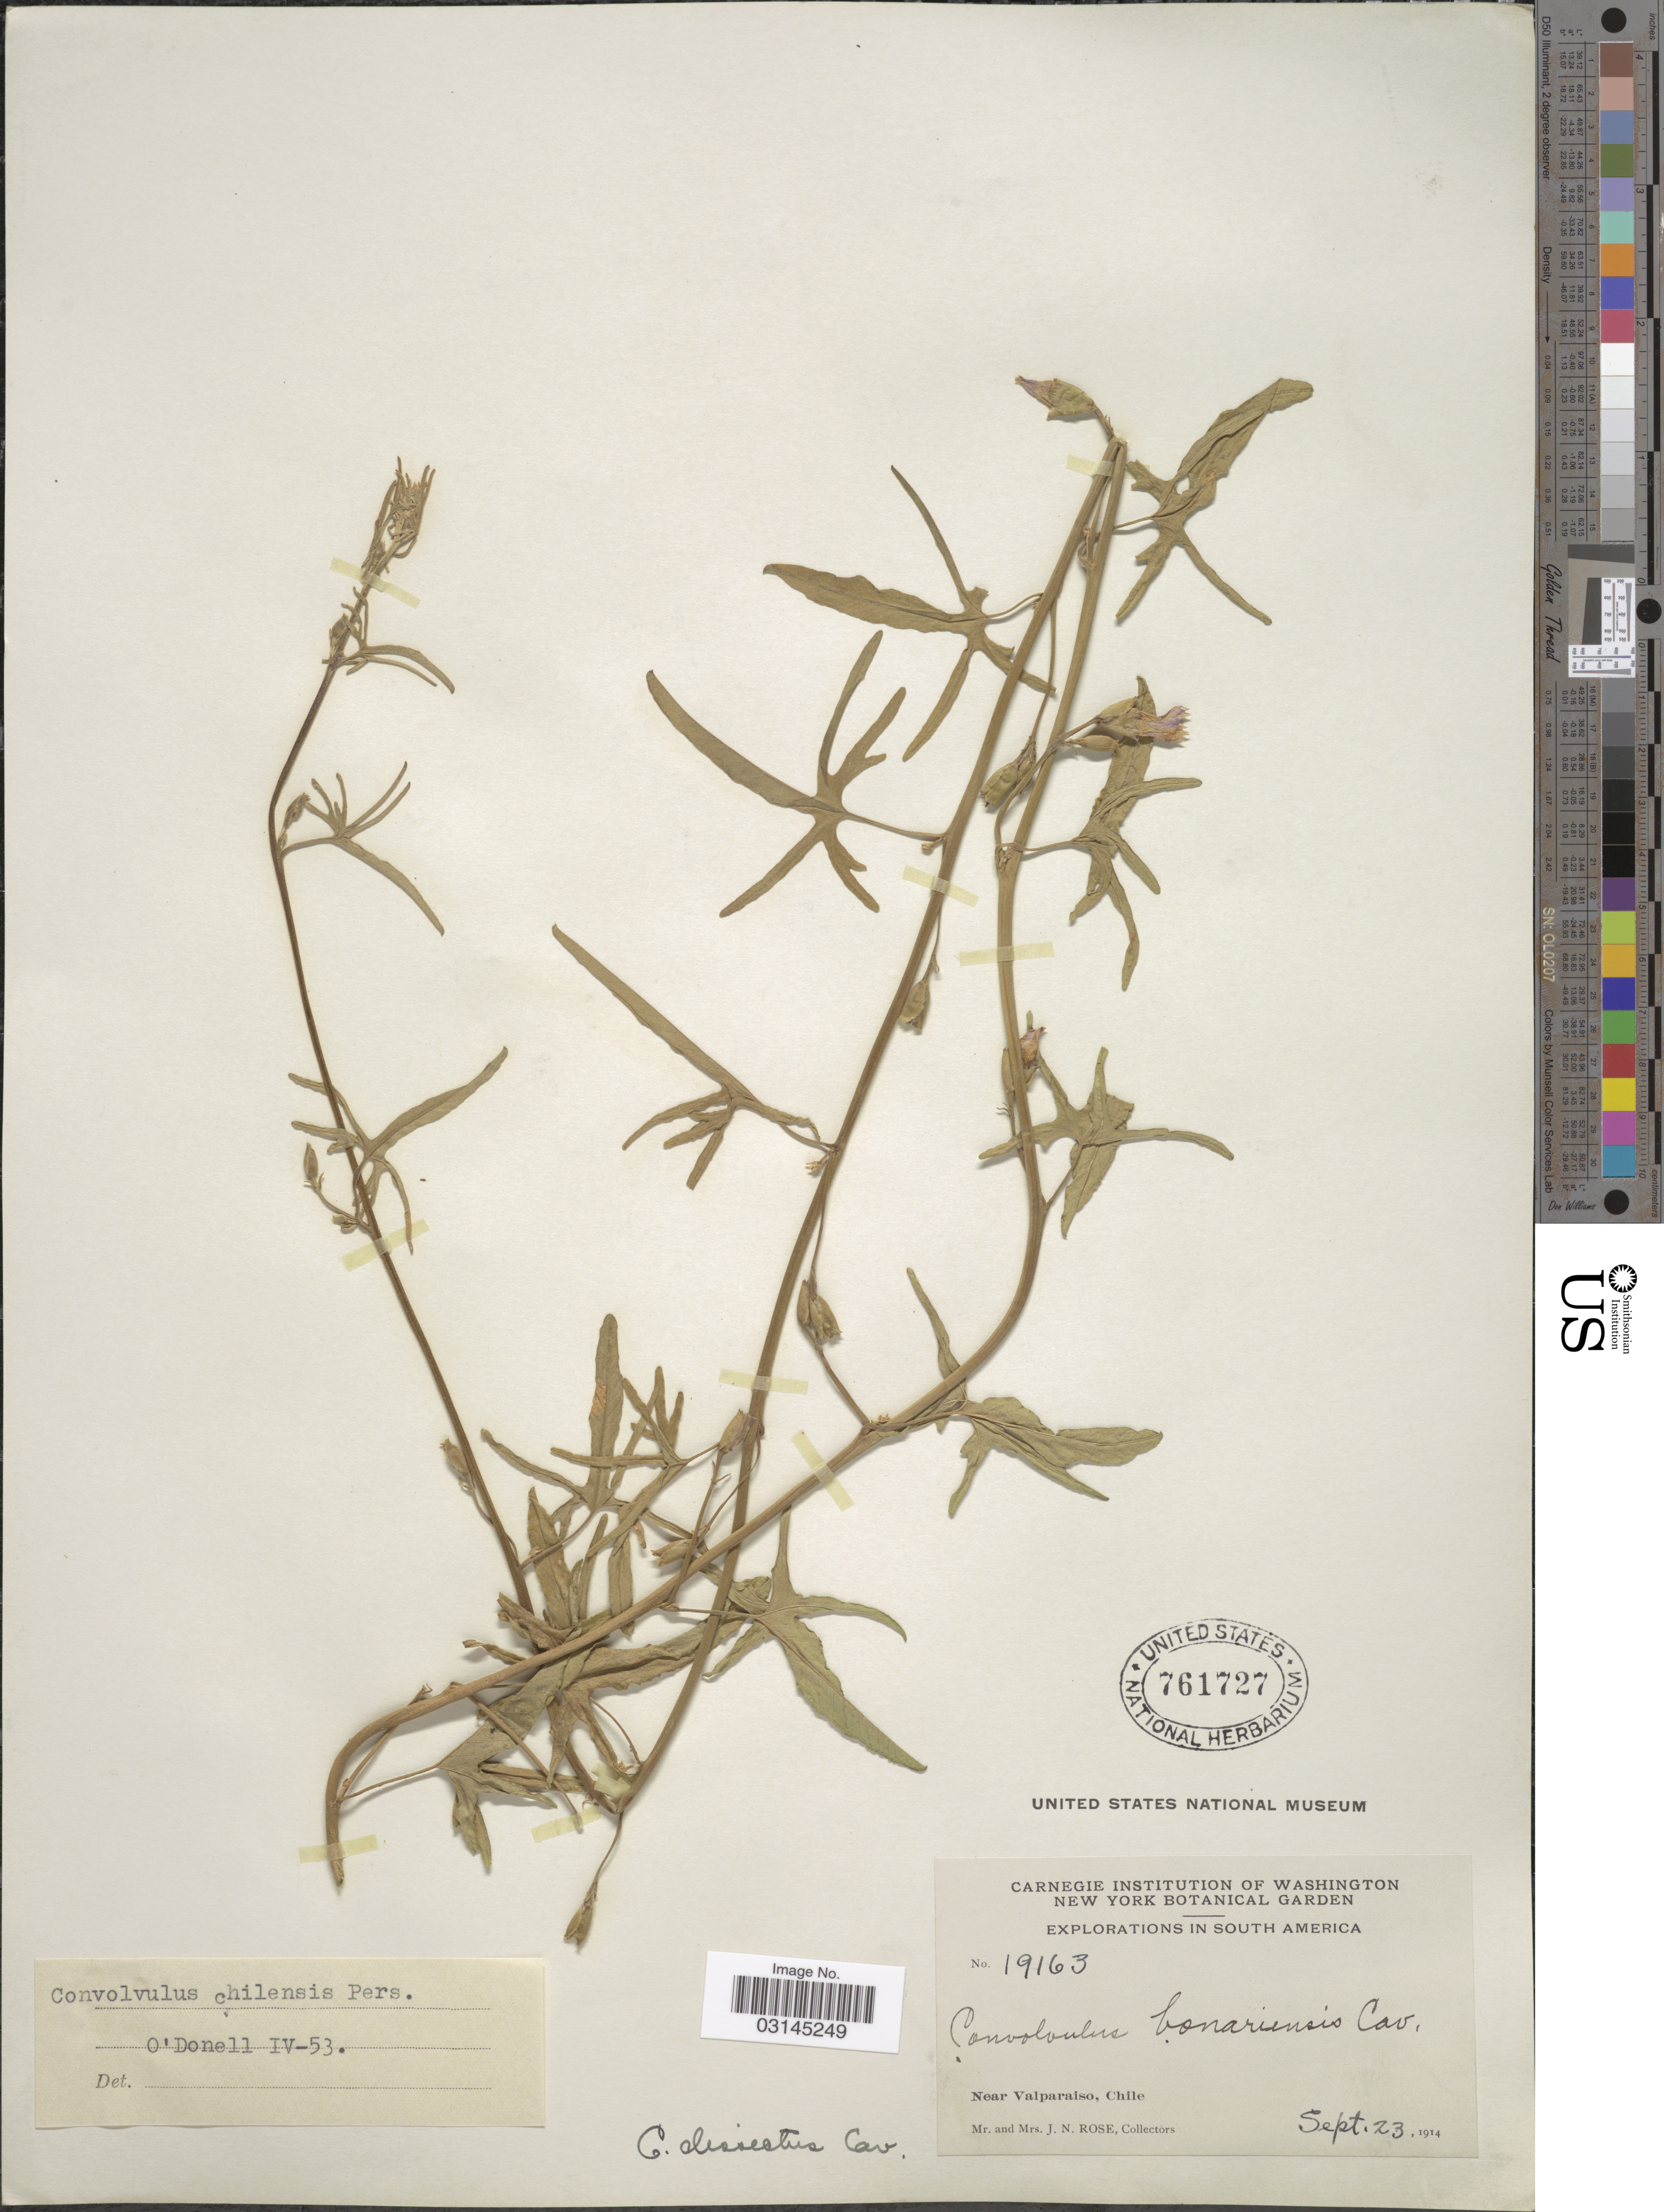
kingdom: Plantae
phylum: Tracheophyta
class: Magnoliopsida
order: Solanales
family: Convolvulaceae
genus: Convolvulus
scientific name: Convolvulus chilensis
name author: Pers.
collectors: J. N. Rose & L. B. Rose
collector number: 19163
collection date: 1914-09-23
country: Chile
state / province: Valparaíso (V)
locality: Near Valparaiso.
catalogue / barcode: US 761727